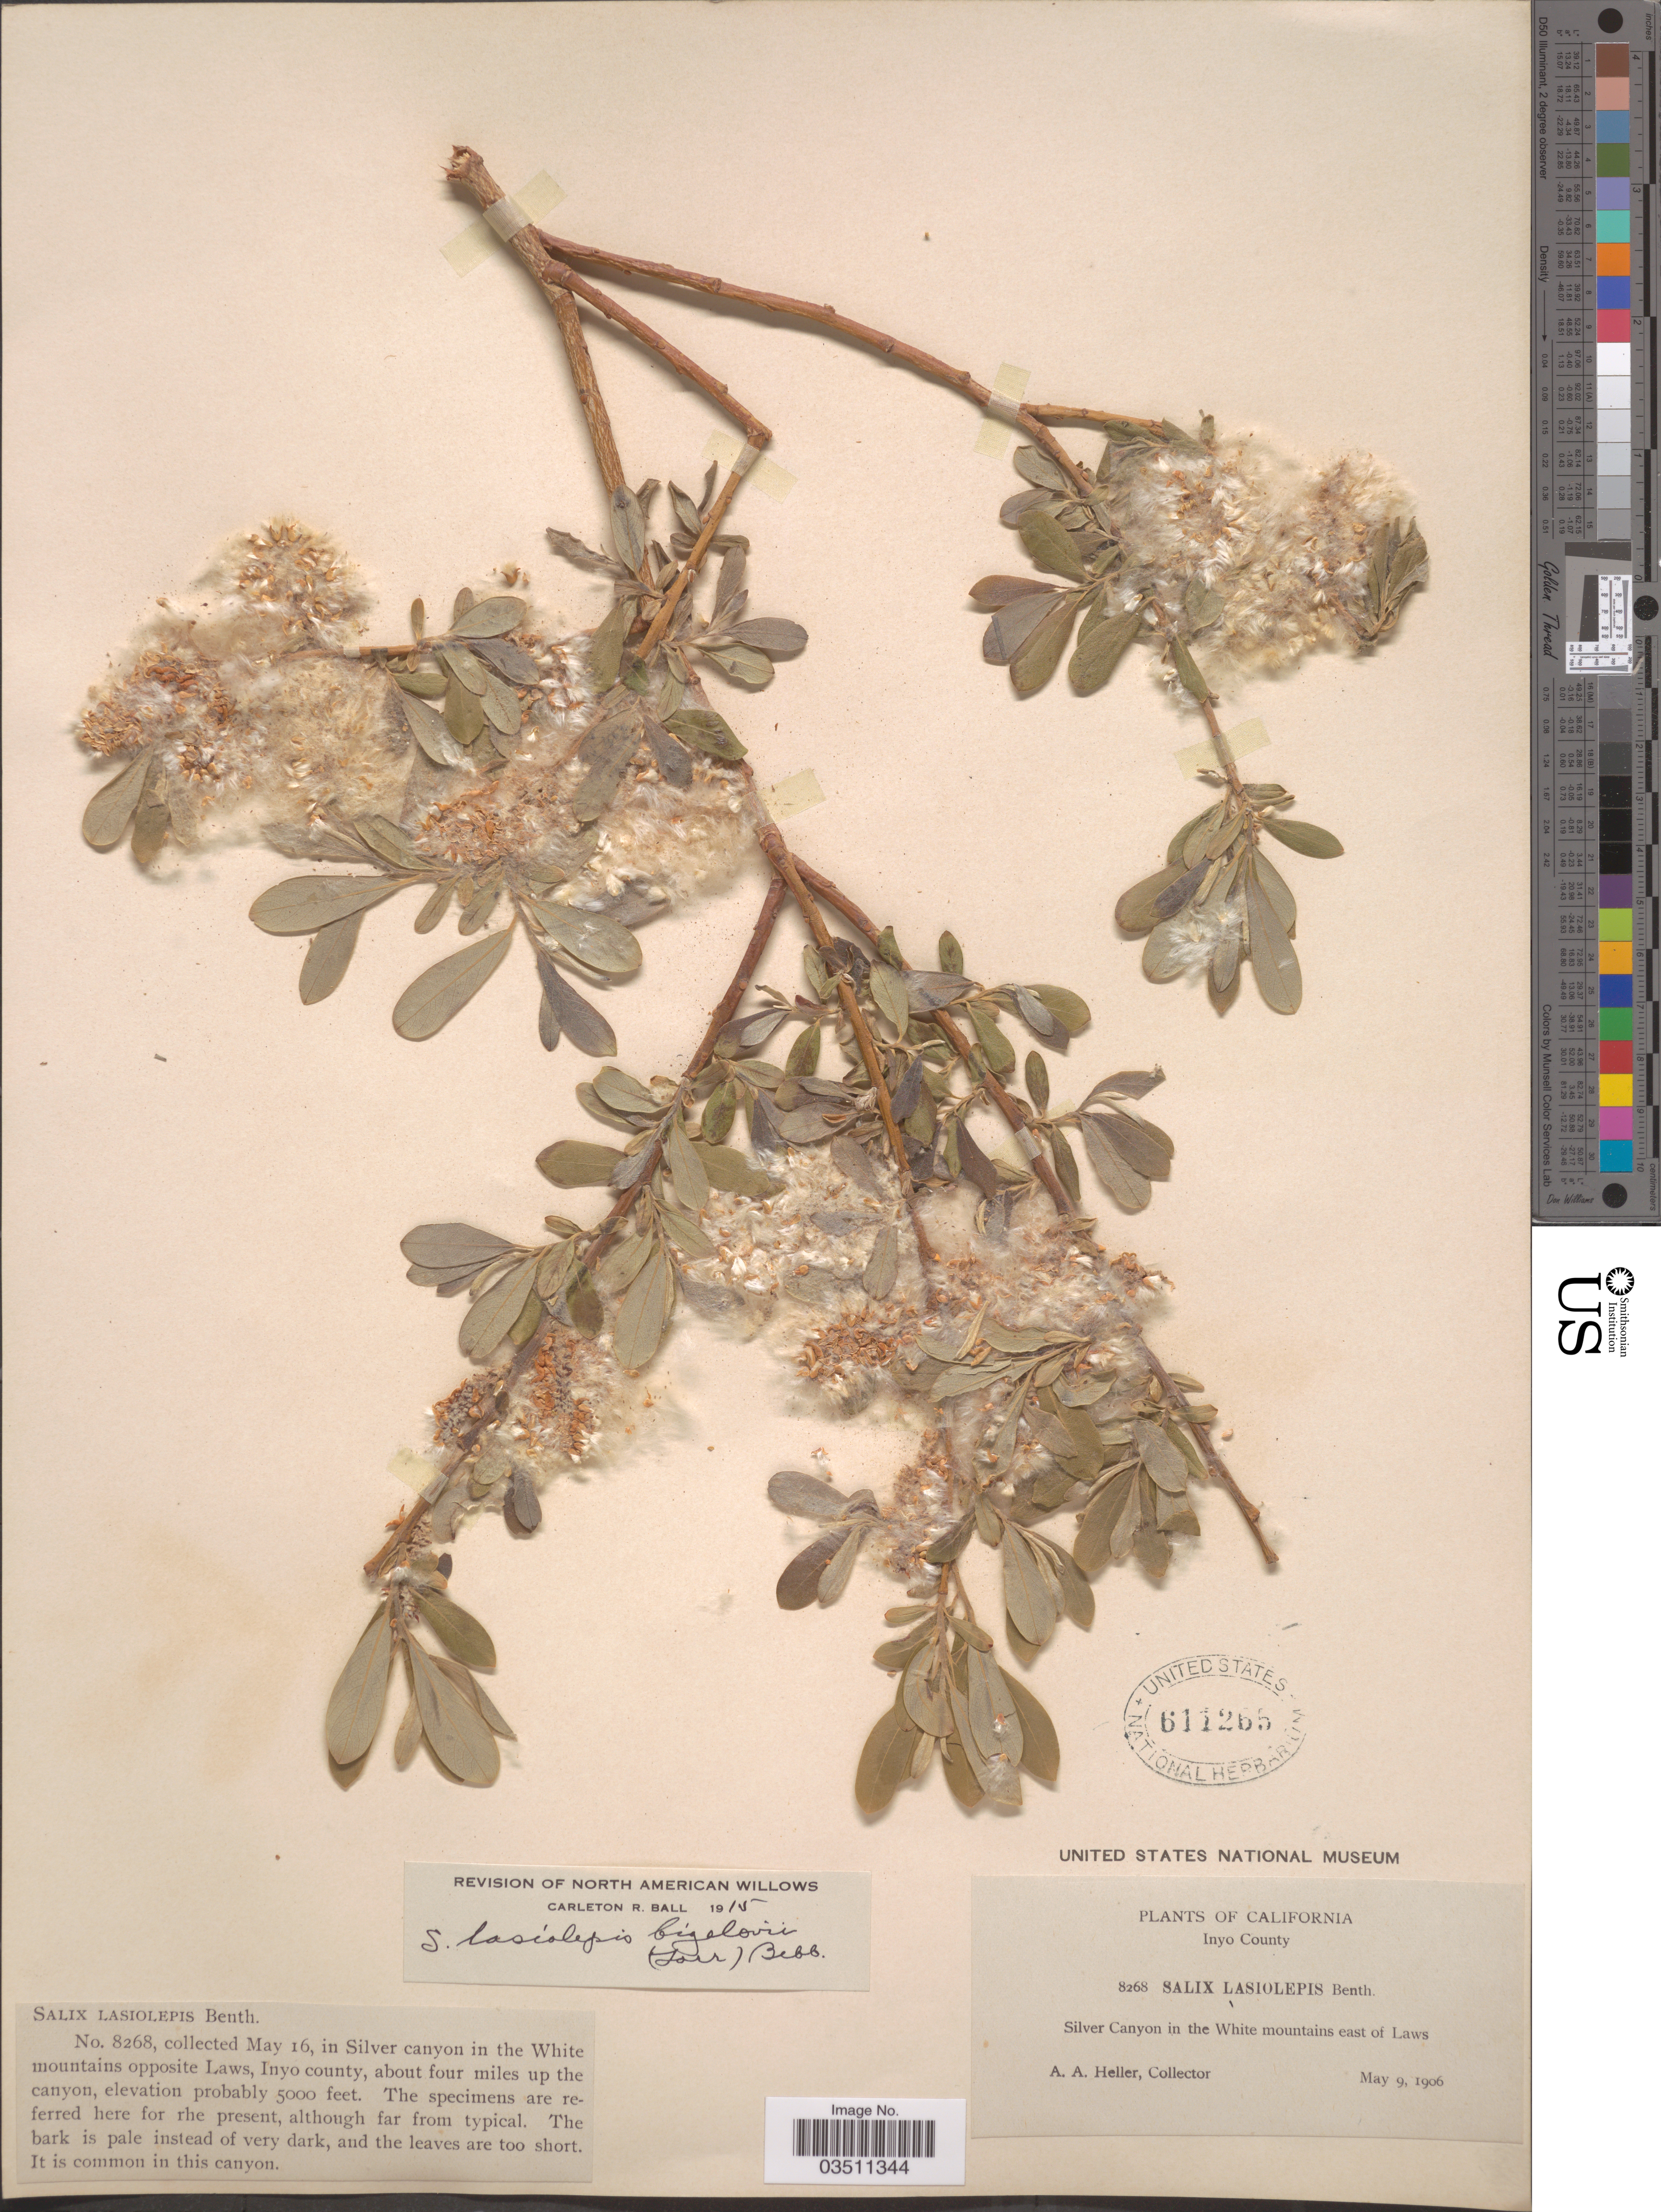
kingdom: Plantae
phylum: Tracheophyta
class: Magnoliopsida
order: Malpighiales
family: Salicaceae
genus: Salix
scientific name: Salix lasiolepis var. bigelovii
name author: Benth.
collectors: A. A. Heller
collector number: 8268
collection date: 1906-05-09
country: United States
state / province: California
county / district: Inyo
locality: In Silver canyon in the White mountains opposite Laws, Inyo county, about four miles up the canyon. Silver Canyon in the White mountains east of Laws.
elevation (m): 1524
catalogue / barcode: US 611265